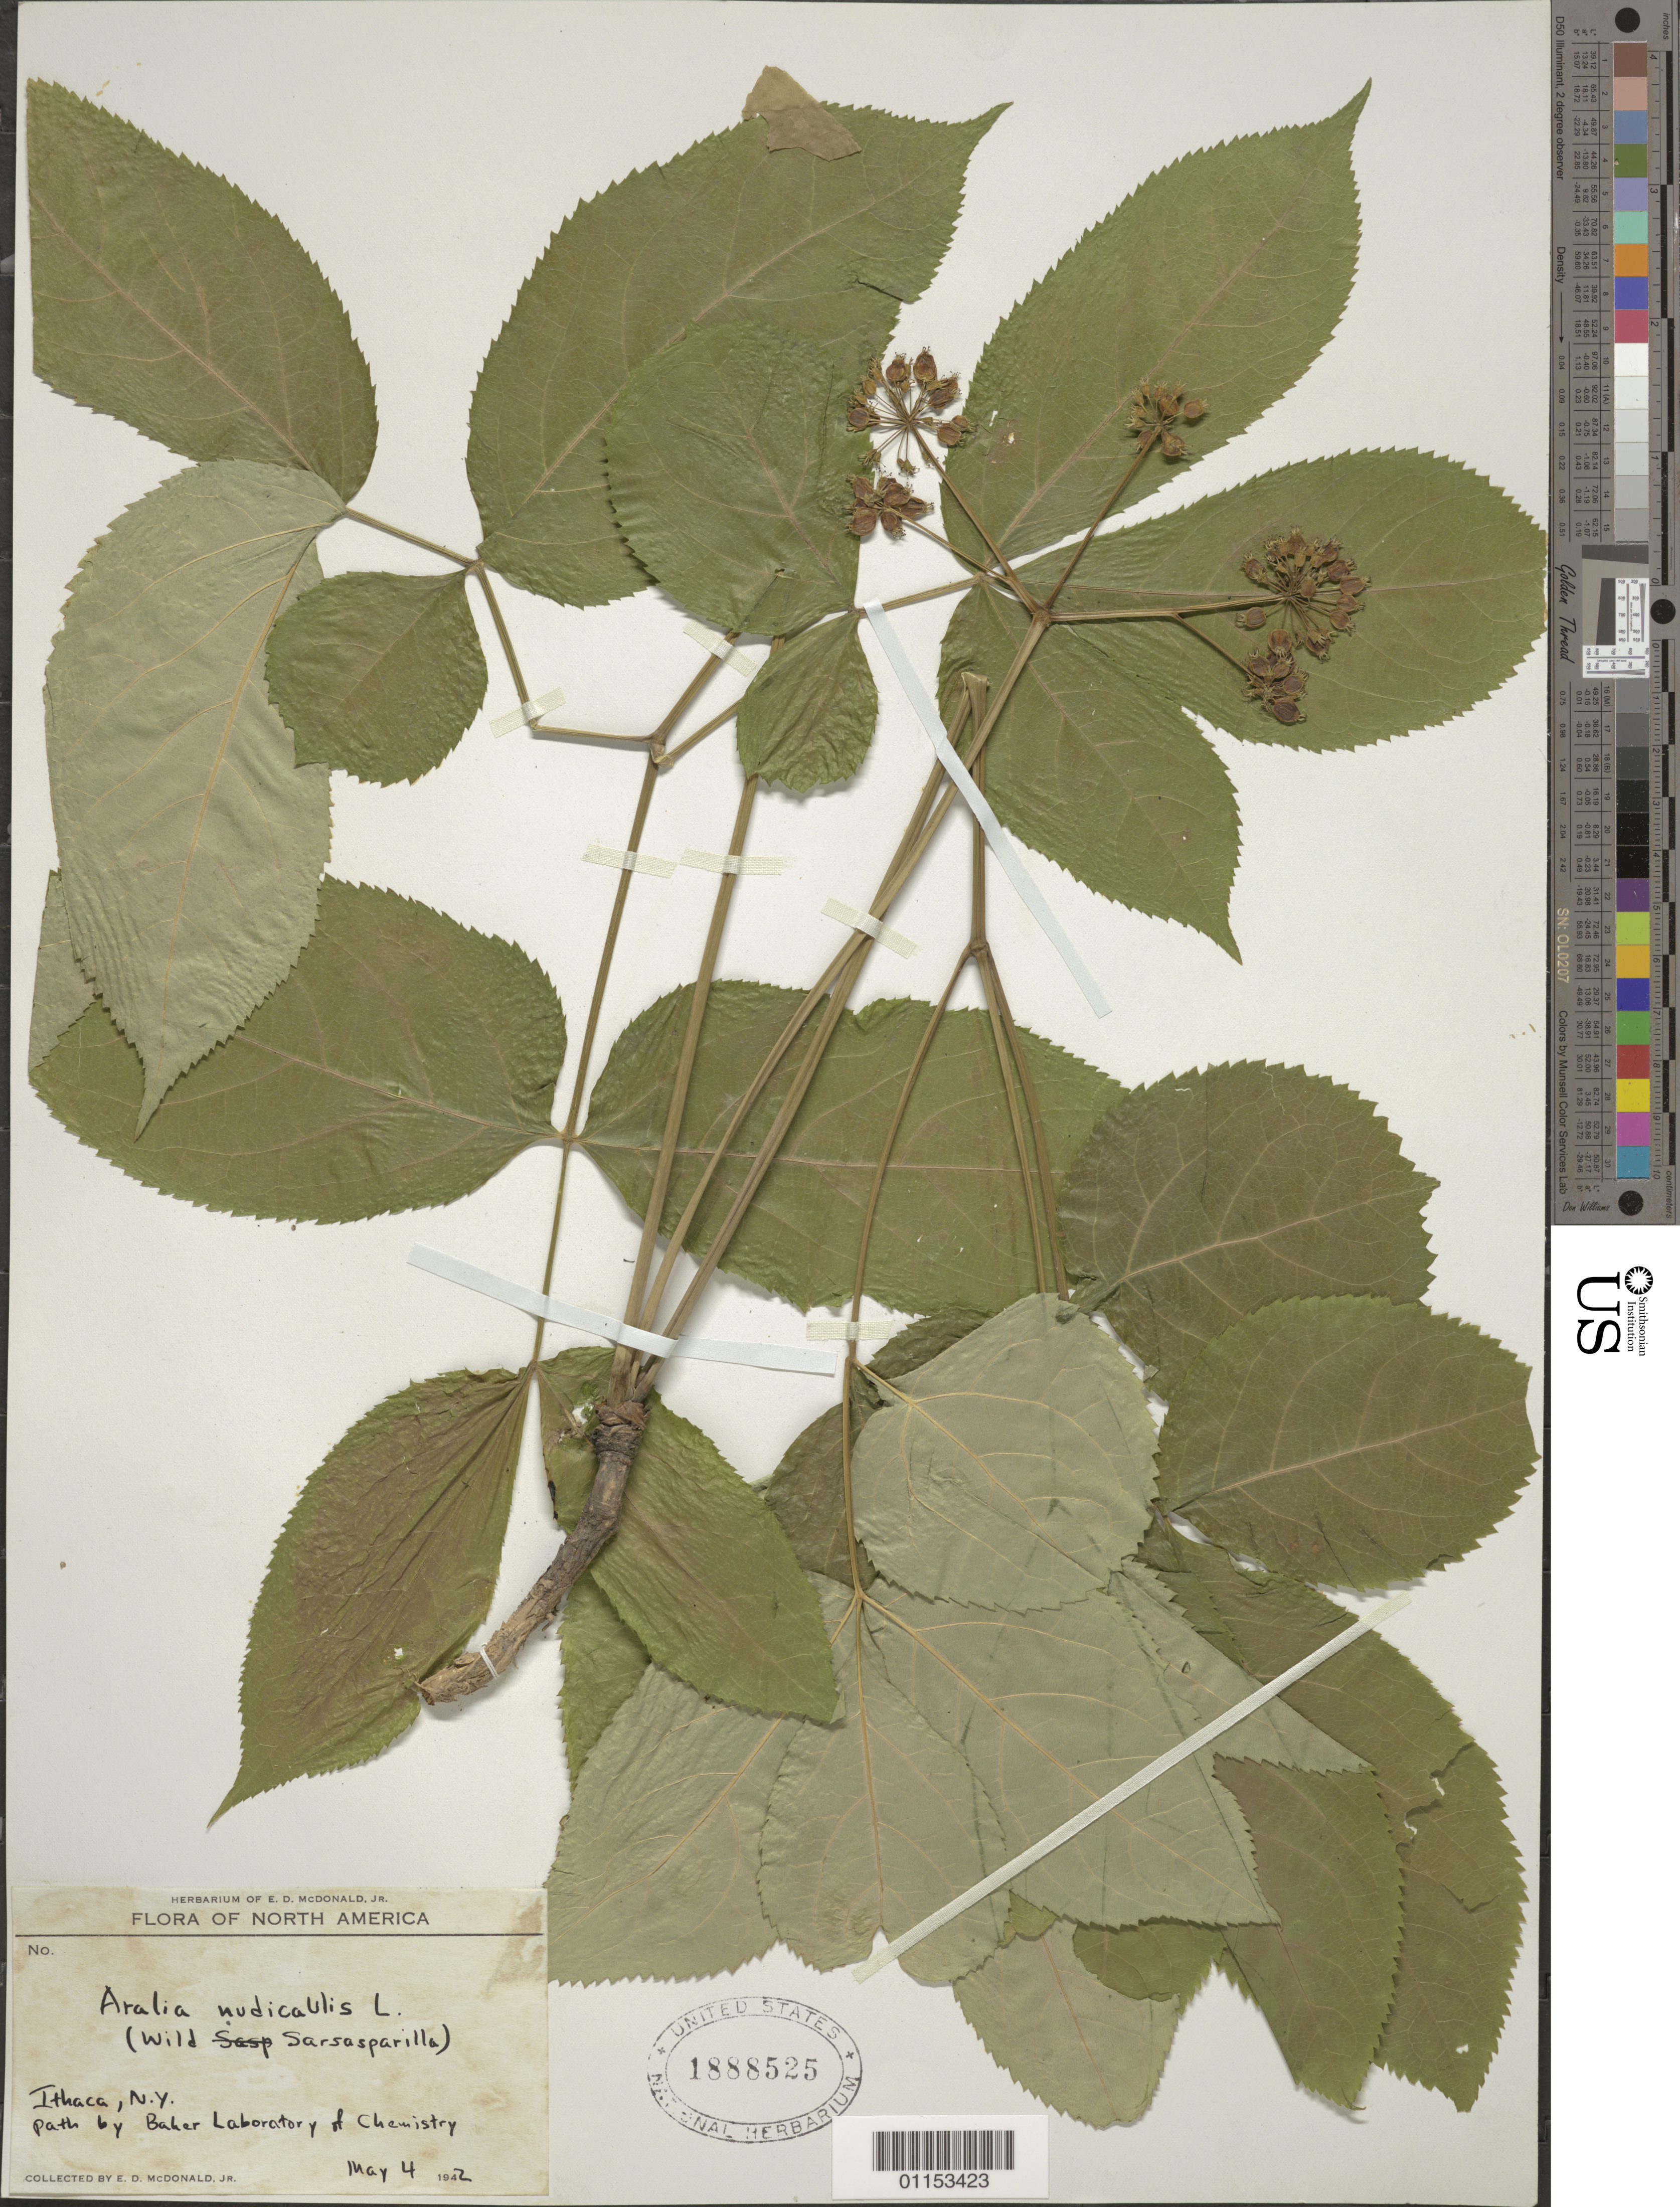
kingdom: Plantae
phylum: Tracheophyta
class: Magnoliopsida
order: Apiales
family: Araliaceae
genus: Aralia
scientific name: Aralia nudicaulis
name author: L.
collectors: E. D. McDonald Jr.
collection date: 1942-05-04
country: United States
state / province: New York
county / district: Ithaca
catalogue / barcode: US 1888525